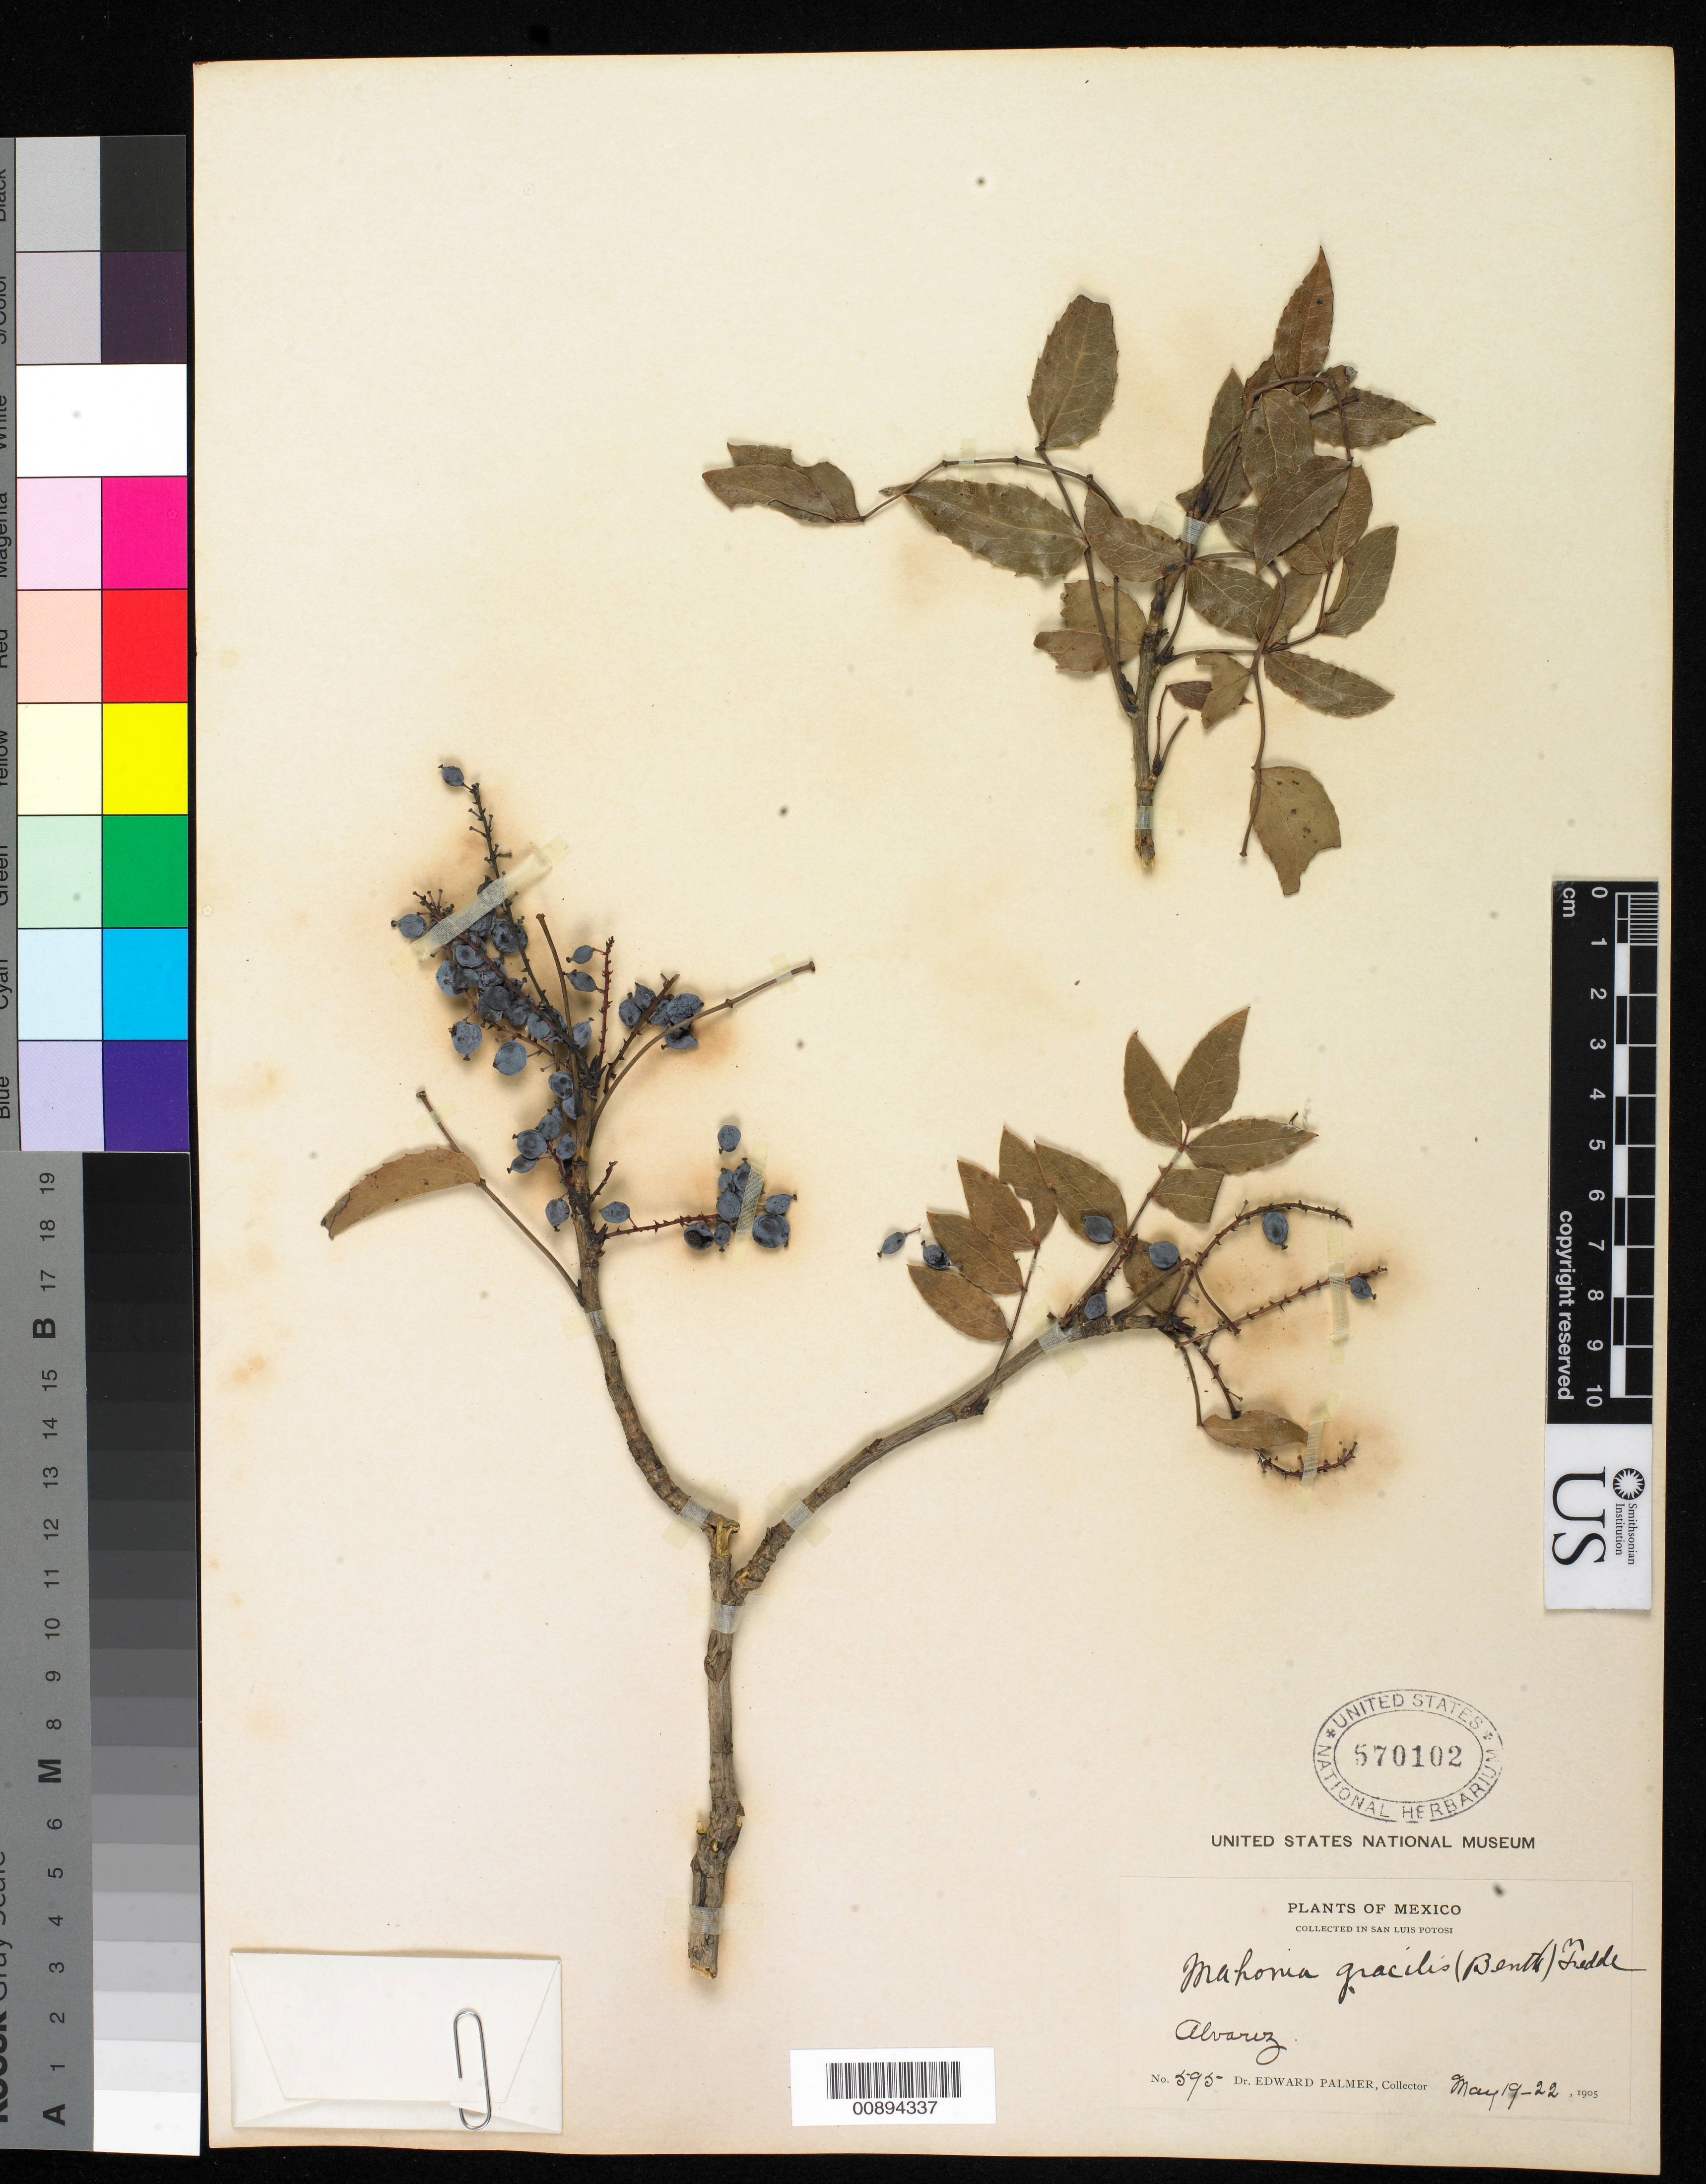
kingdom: Plantae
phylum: Tracheophyta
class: Magnoliopsida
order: Ranunculales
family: Berberidaceae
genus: Mahonia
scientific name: Mahonia gracilis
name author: (Benth.) Fedde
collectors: E. Palmer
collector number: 595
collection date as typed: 19 May 1905 to 22 May 1905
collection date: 1905-05-19/1905-05-22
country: Mexico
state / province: San Luis Potosí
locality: Alvarez, San Luis Potosí.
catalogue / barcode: US 570102